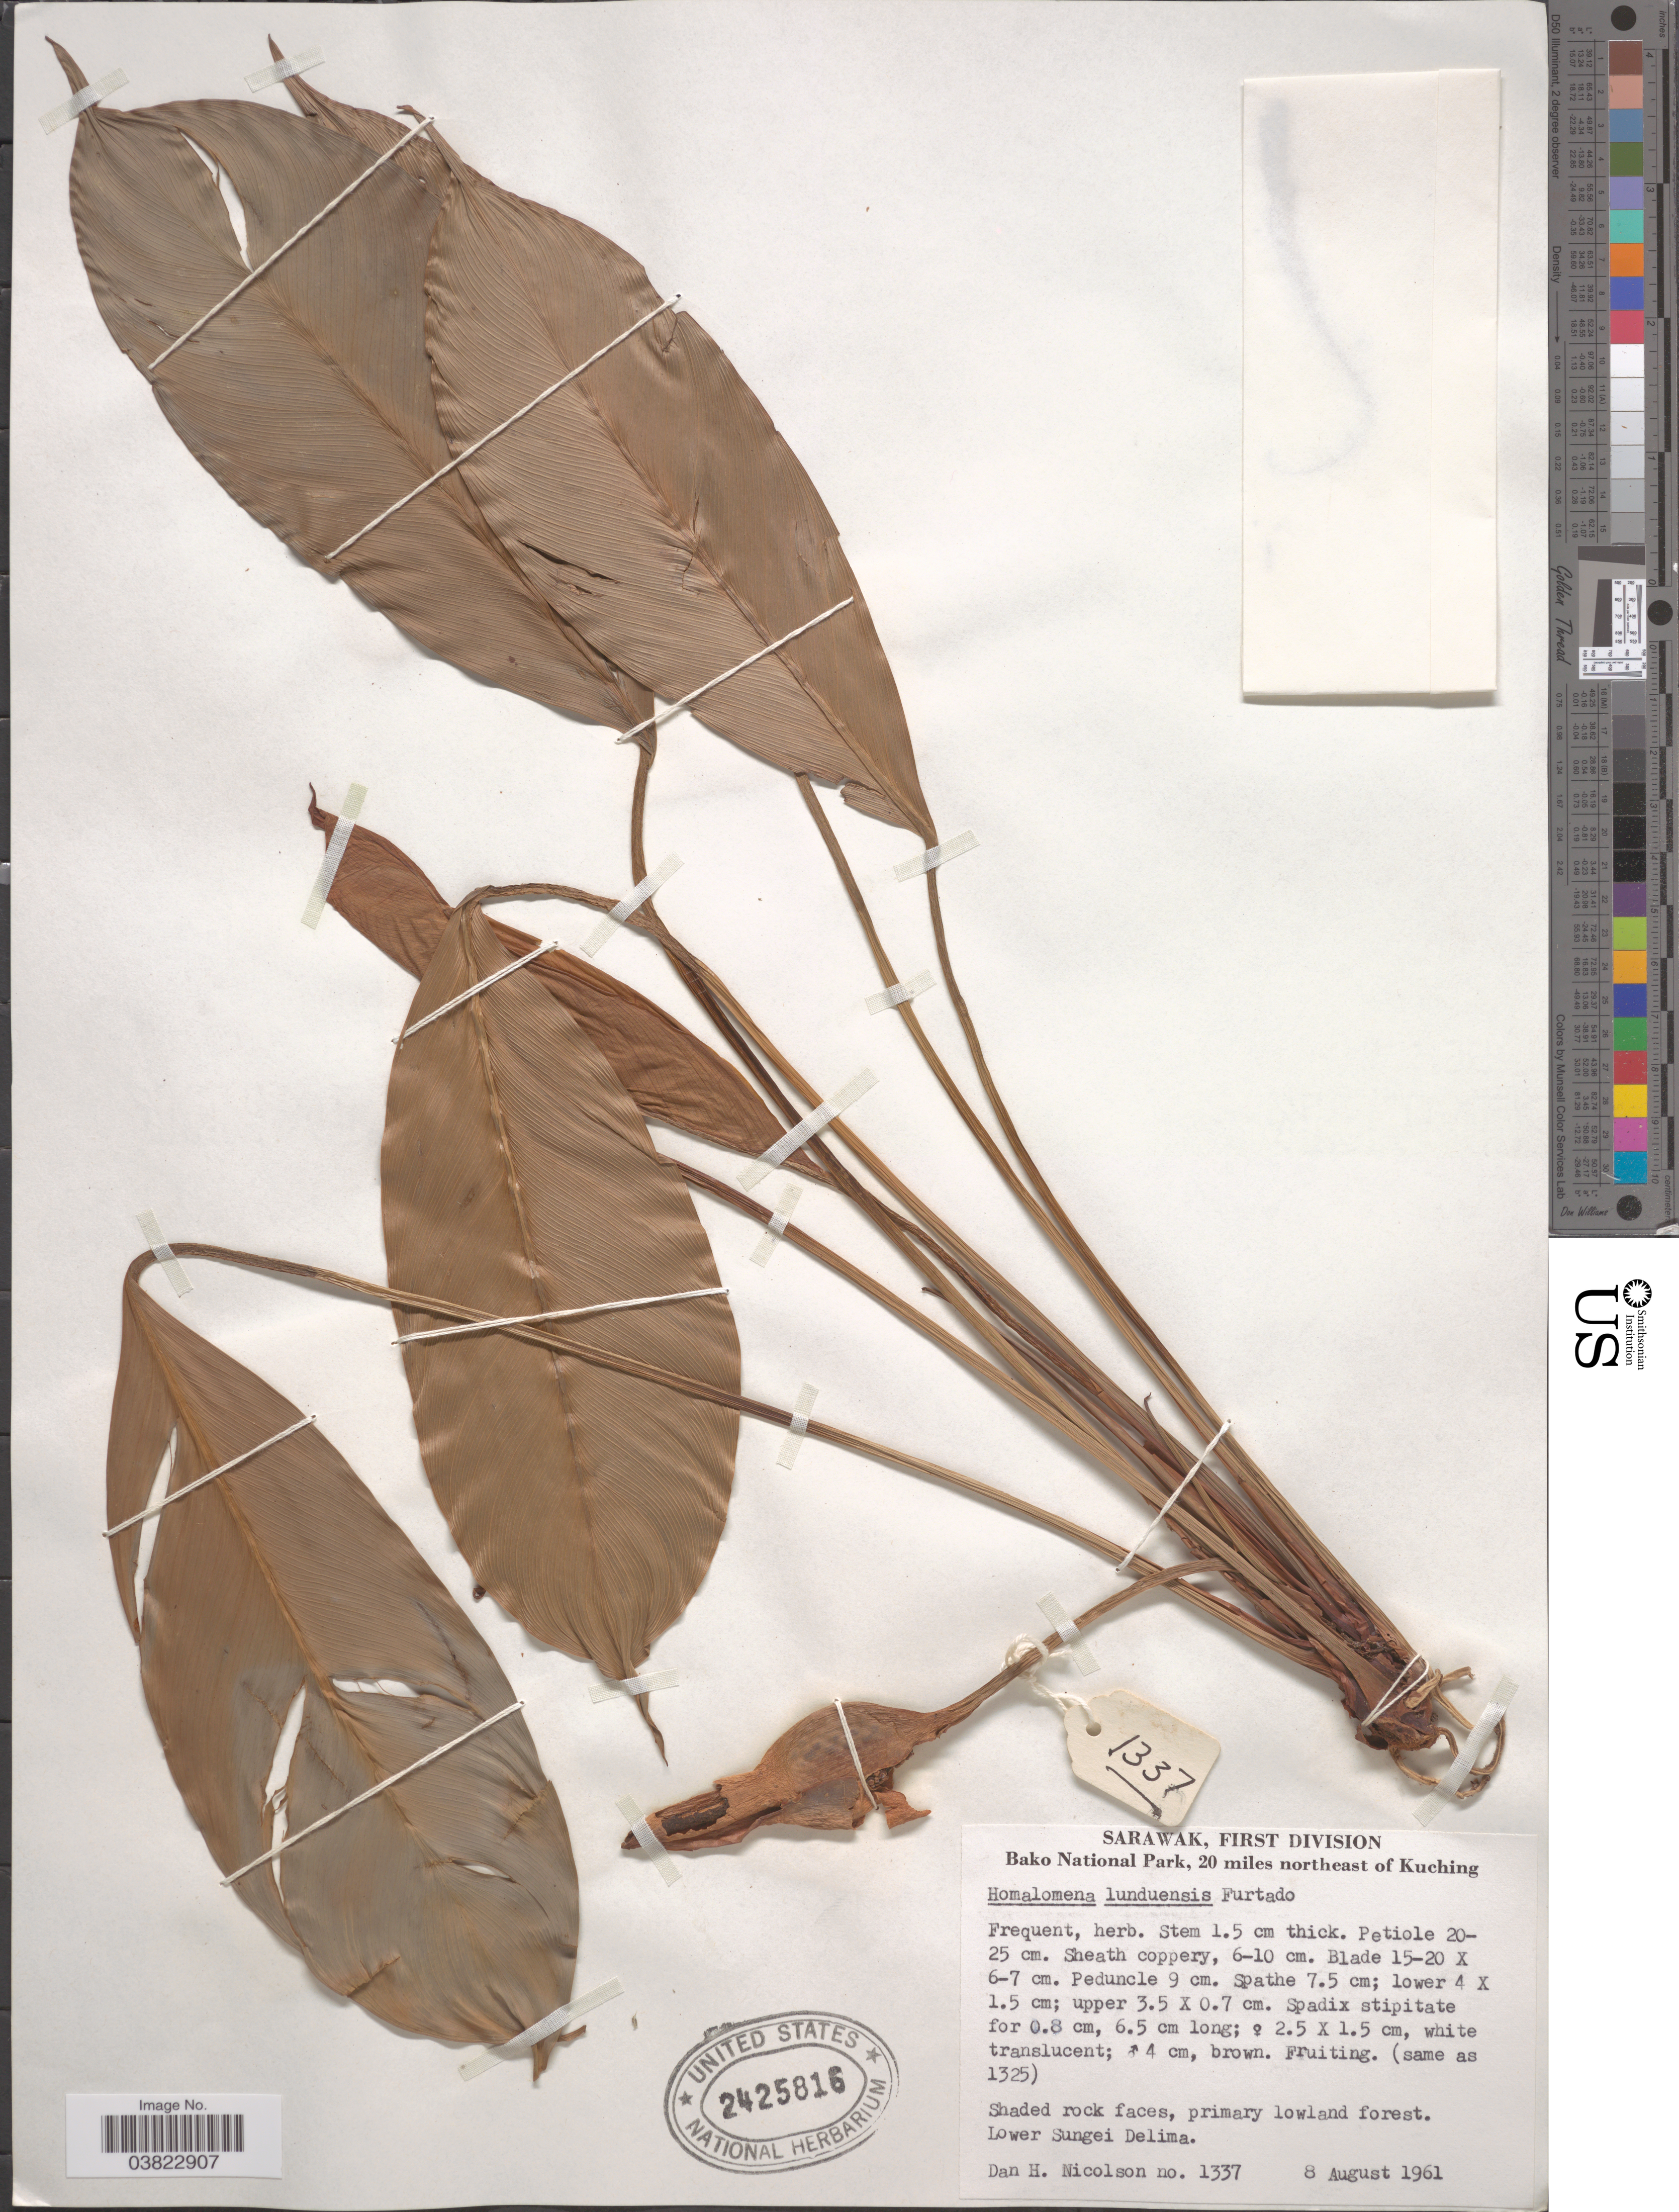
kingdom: Plantae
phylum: Tracheophyta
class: Liliopsida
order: Alismatales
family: Araceae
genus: Homalomena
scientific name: Homalomena lunduensis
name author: Furtado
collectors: D. H. Nicolson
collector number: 1337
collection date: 1961-08-08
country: Malaysia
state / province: Sarawak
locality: First Division. Bako National Park, 20 miles northeast of Kuching. Lower Sungei Delima.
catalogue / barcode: US 2425816